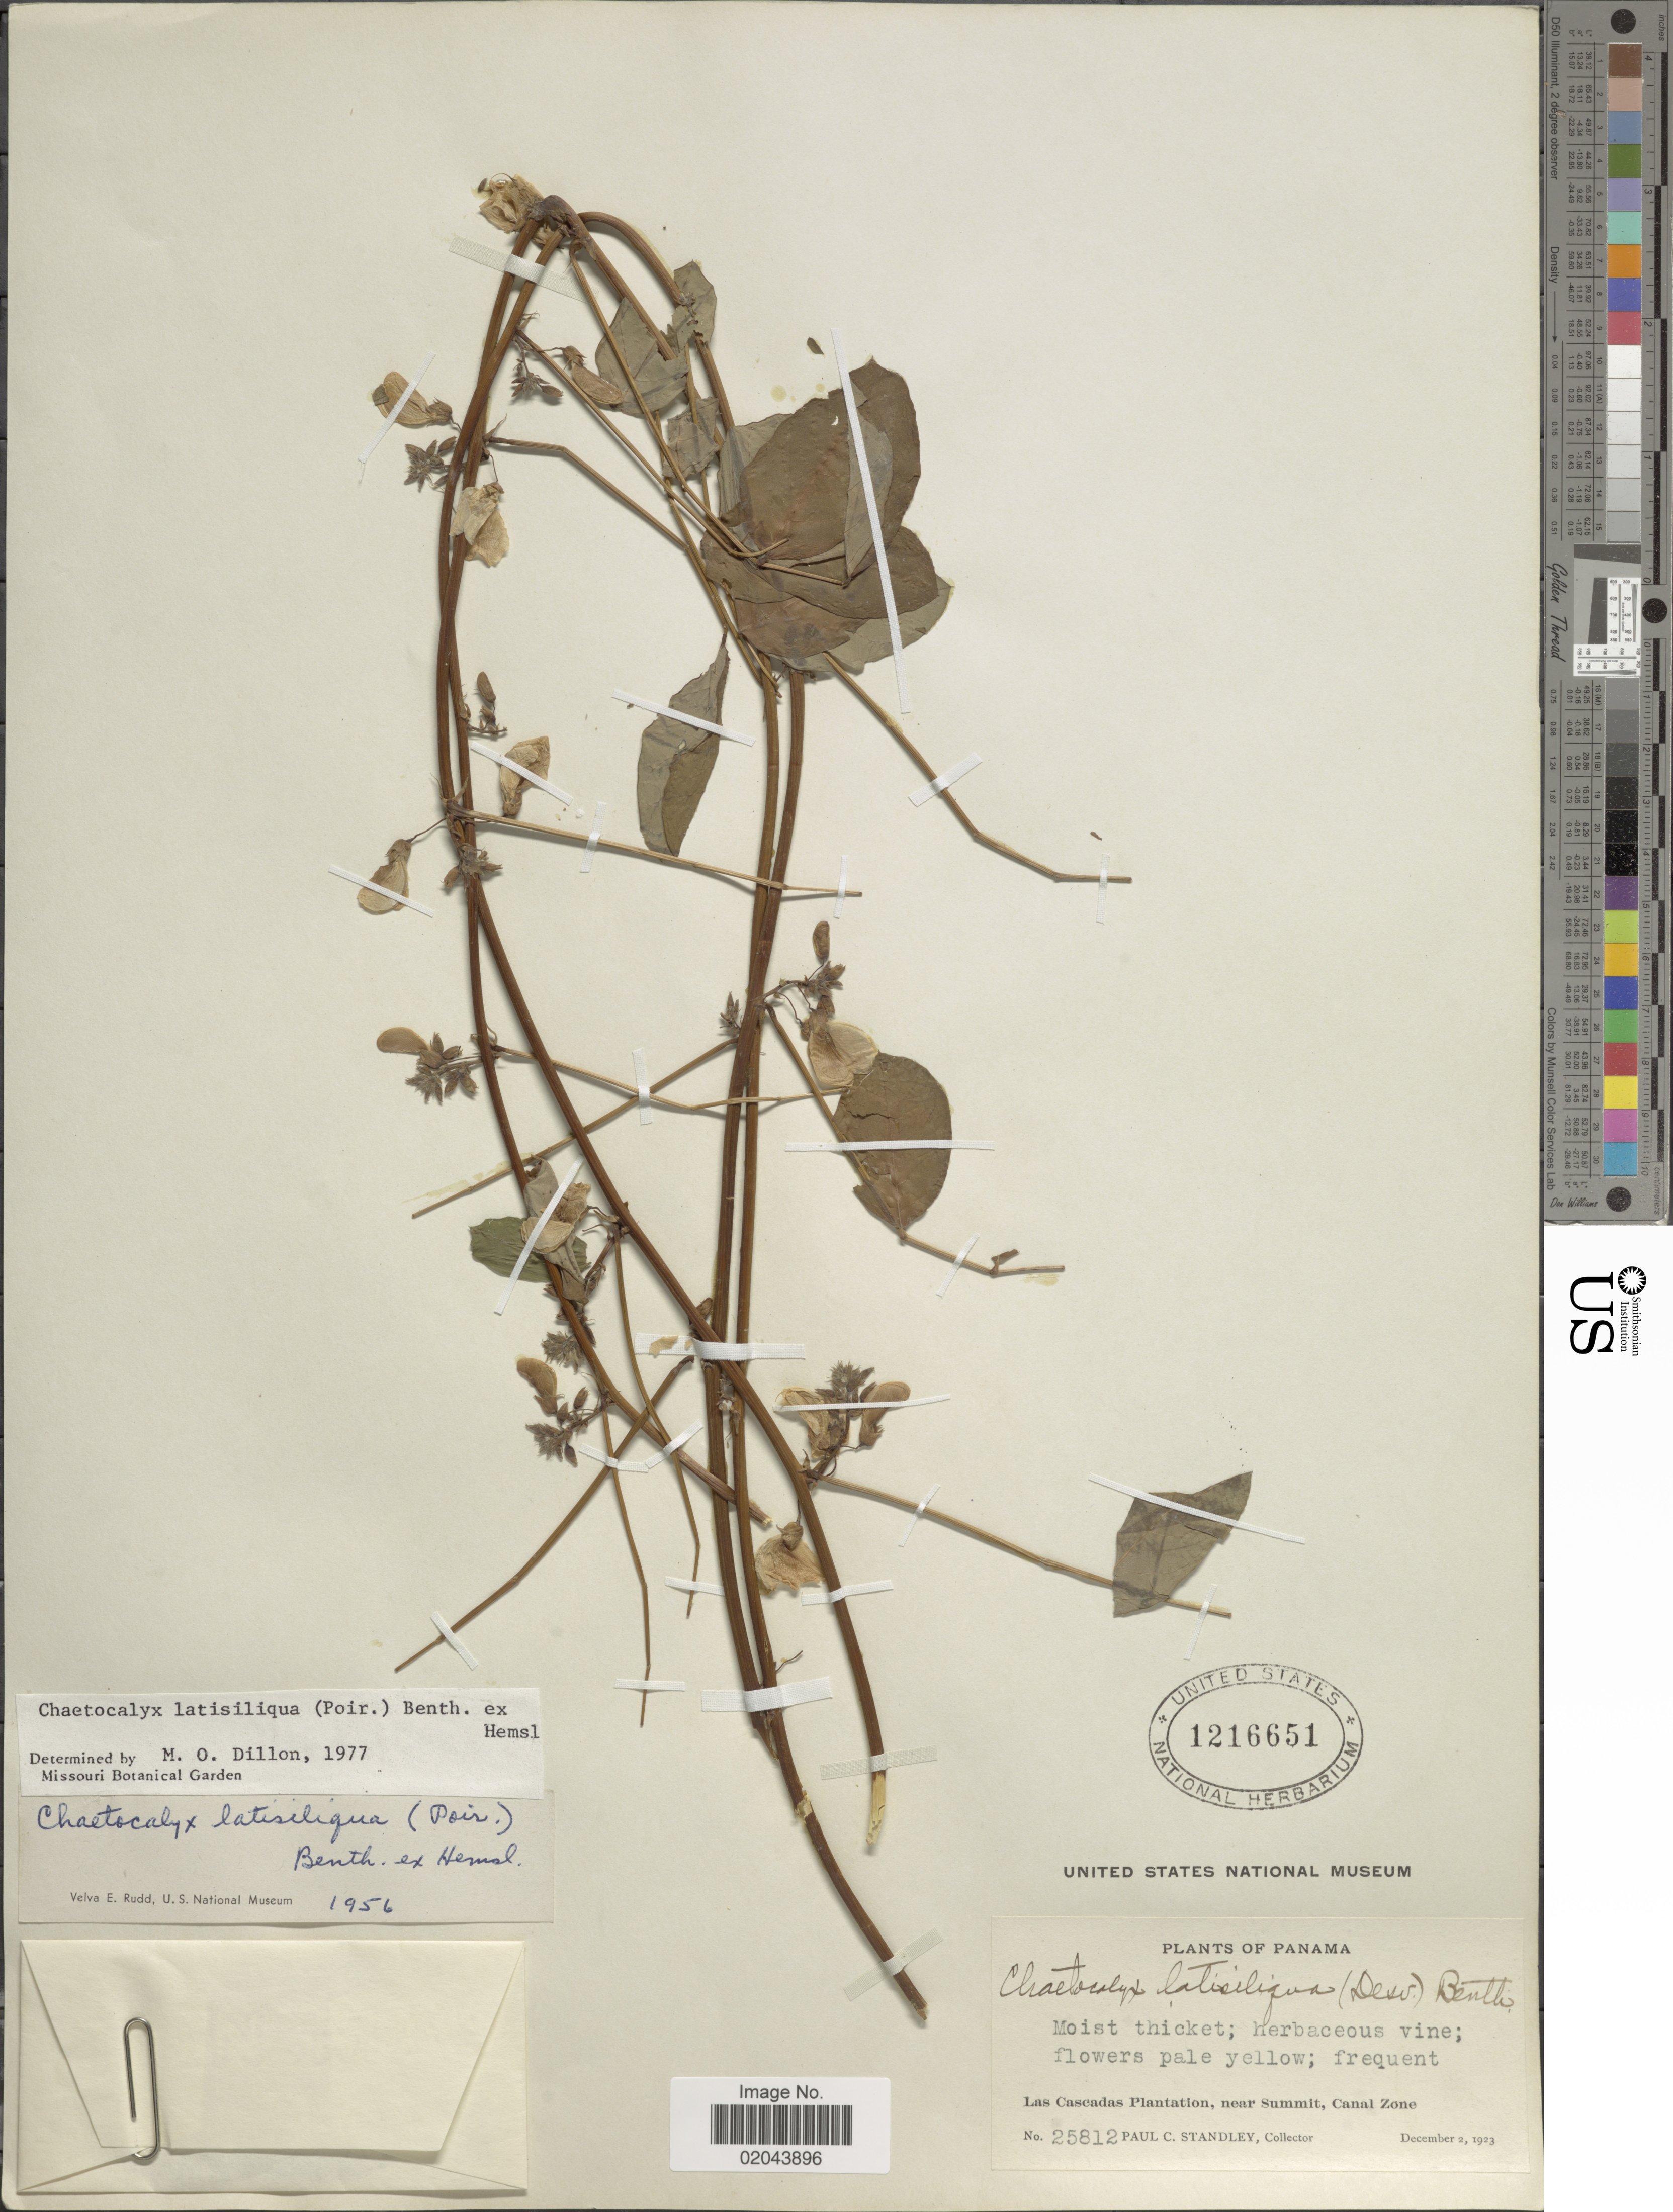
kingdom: Plantae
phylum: Tracheophyta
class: Magnoliopsida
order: Fabales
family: Fabaceae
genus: Chaetocalyx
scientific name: Chaetocalyx latisiliqua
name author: (Poir.) Benth. ex Hemsl.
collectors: P. C. Standley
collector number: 25812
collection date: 1923-12-02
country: Panama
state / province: Colón / Panamá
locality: Las Cascadas Plantation, near Summit, Canal Zone.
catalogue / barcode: US 1216651